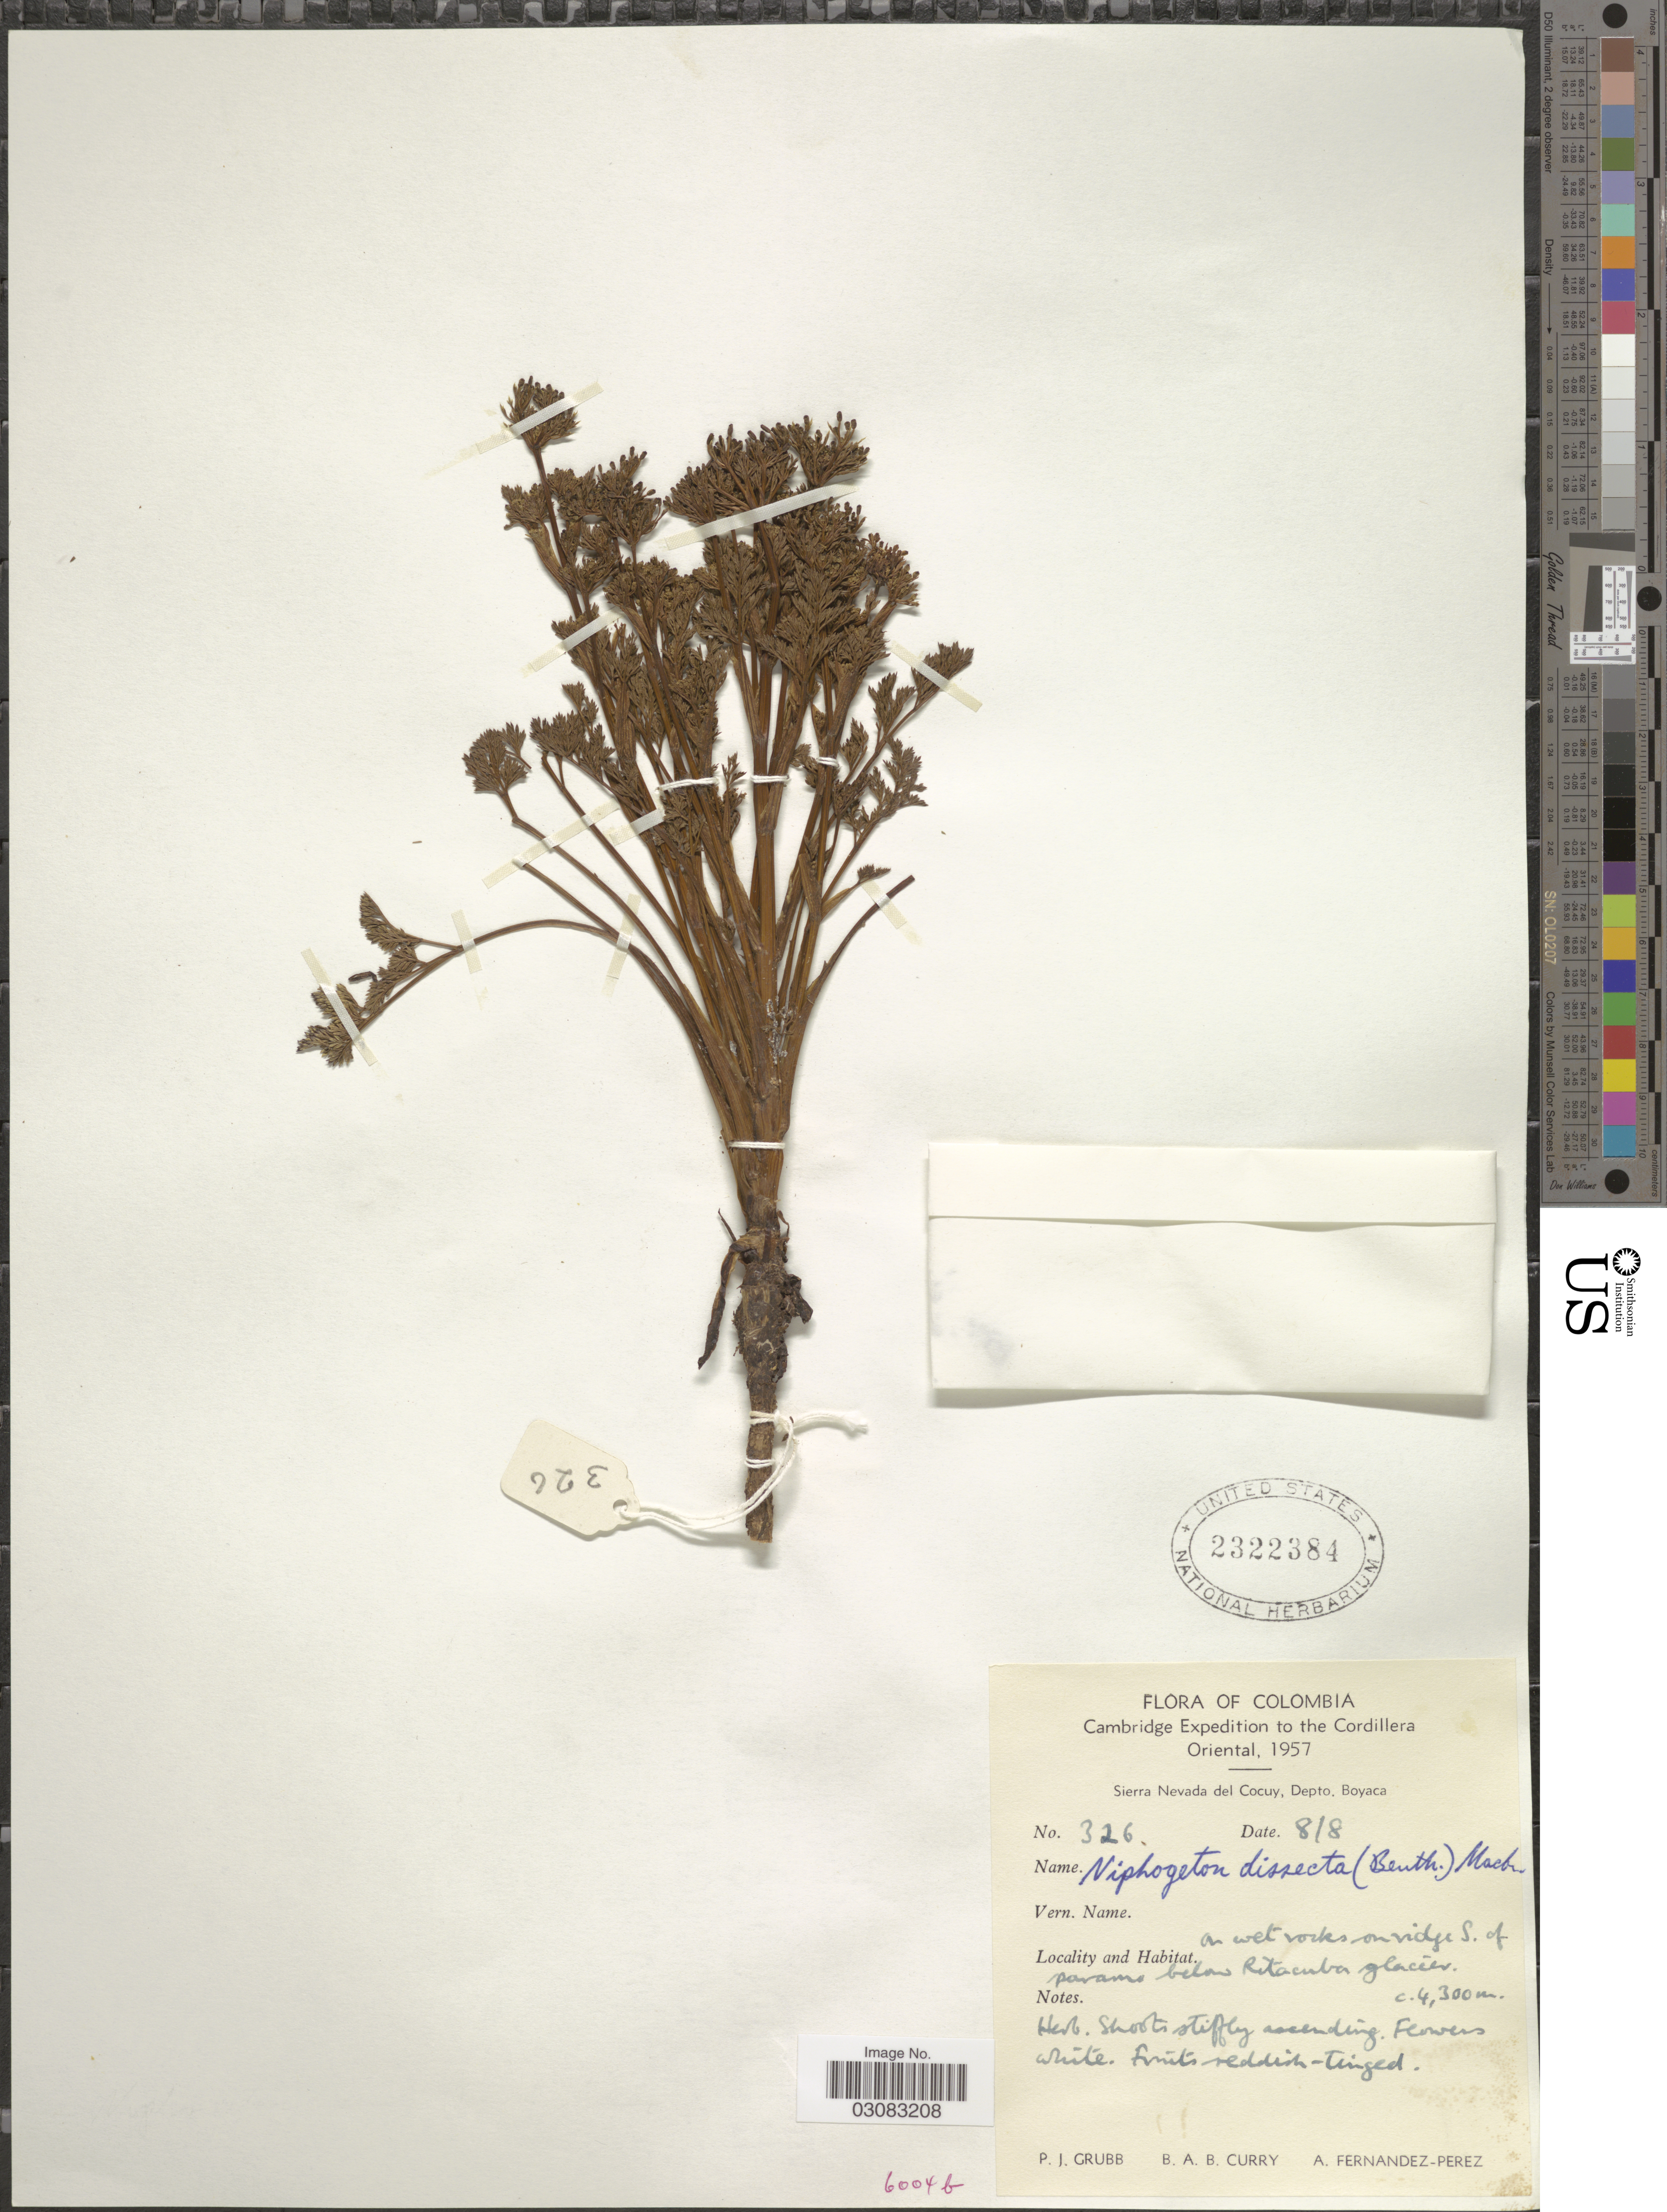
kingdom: Plantae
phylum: Tracheophyta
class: Magnoliopsida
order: Apiales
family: Apiaceae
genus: Niphogeton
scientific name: Niphogeton dissecta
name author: (Benth.) J.F. Macbr.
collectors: P. J. Grubb, B. A. B. Curry & A. Fernández-Pérez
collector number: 326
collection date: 1957-08-08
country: Colombia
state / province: Boyacá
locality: The Cordillera Oriental. Sierra Nevada del Cocuy, Depto. Boyaca. On ridge S. of paramo below Ritacuba glacier.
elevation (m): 4300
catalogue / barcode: US 2322384